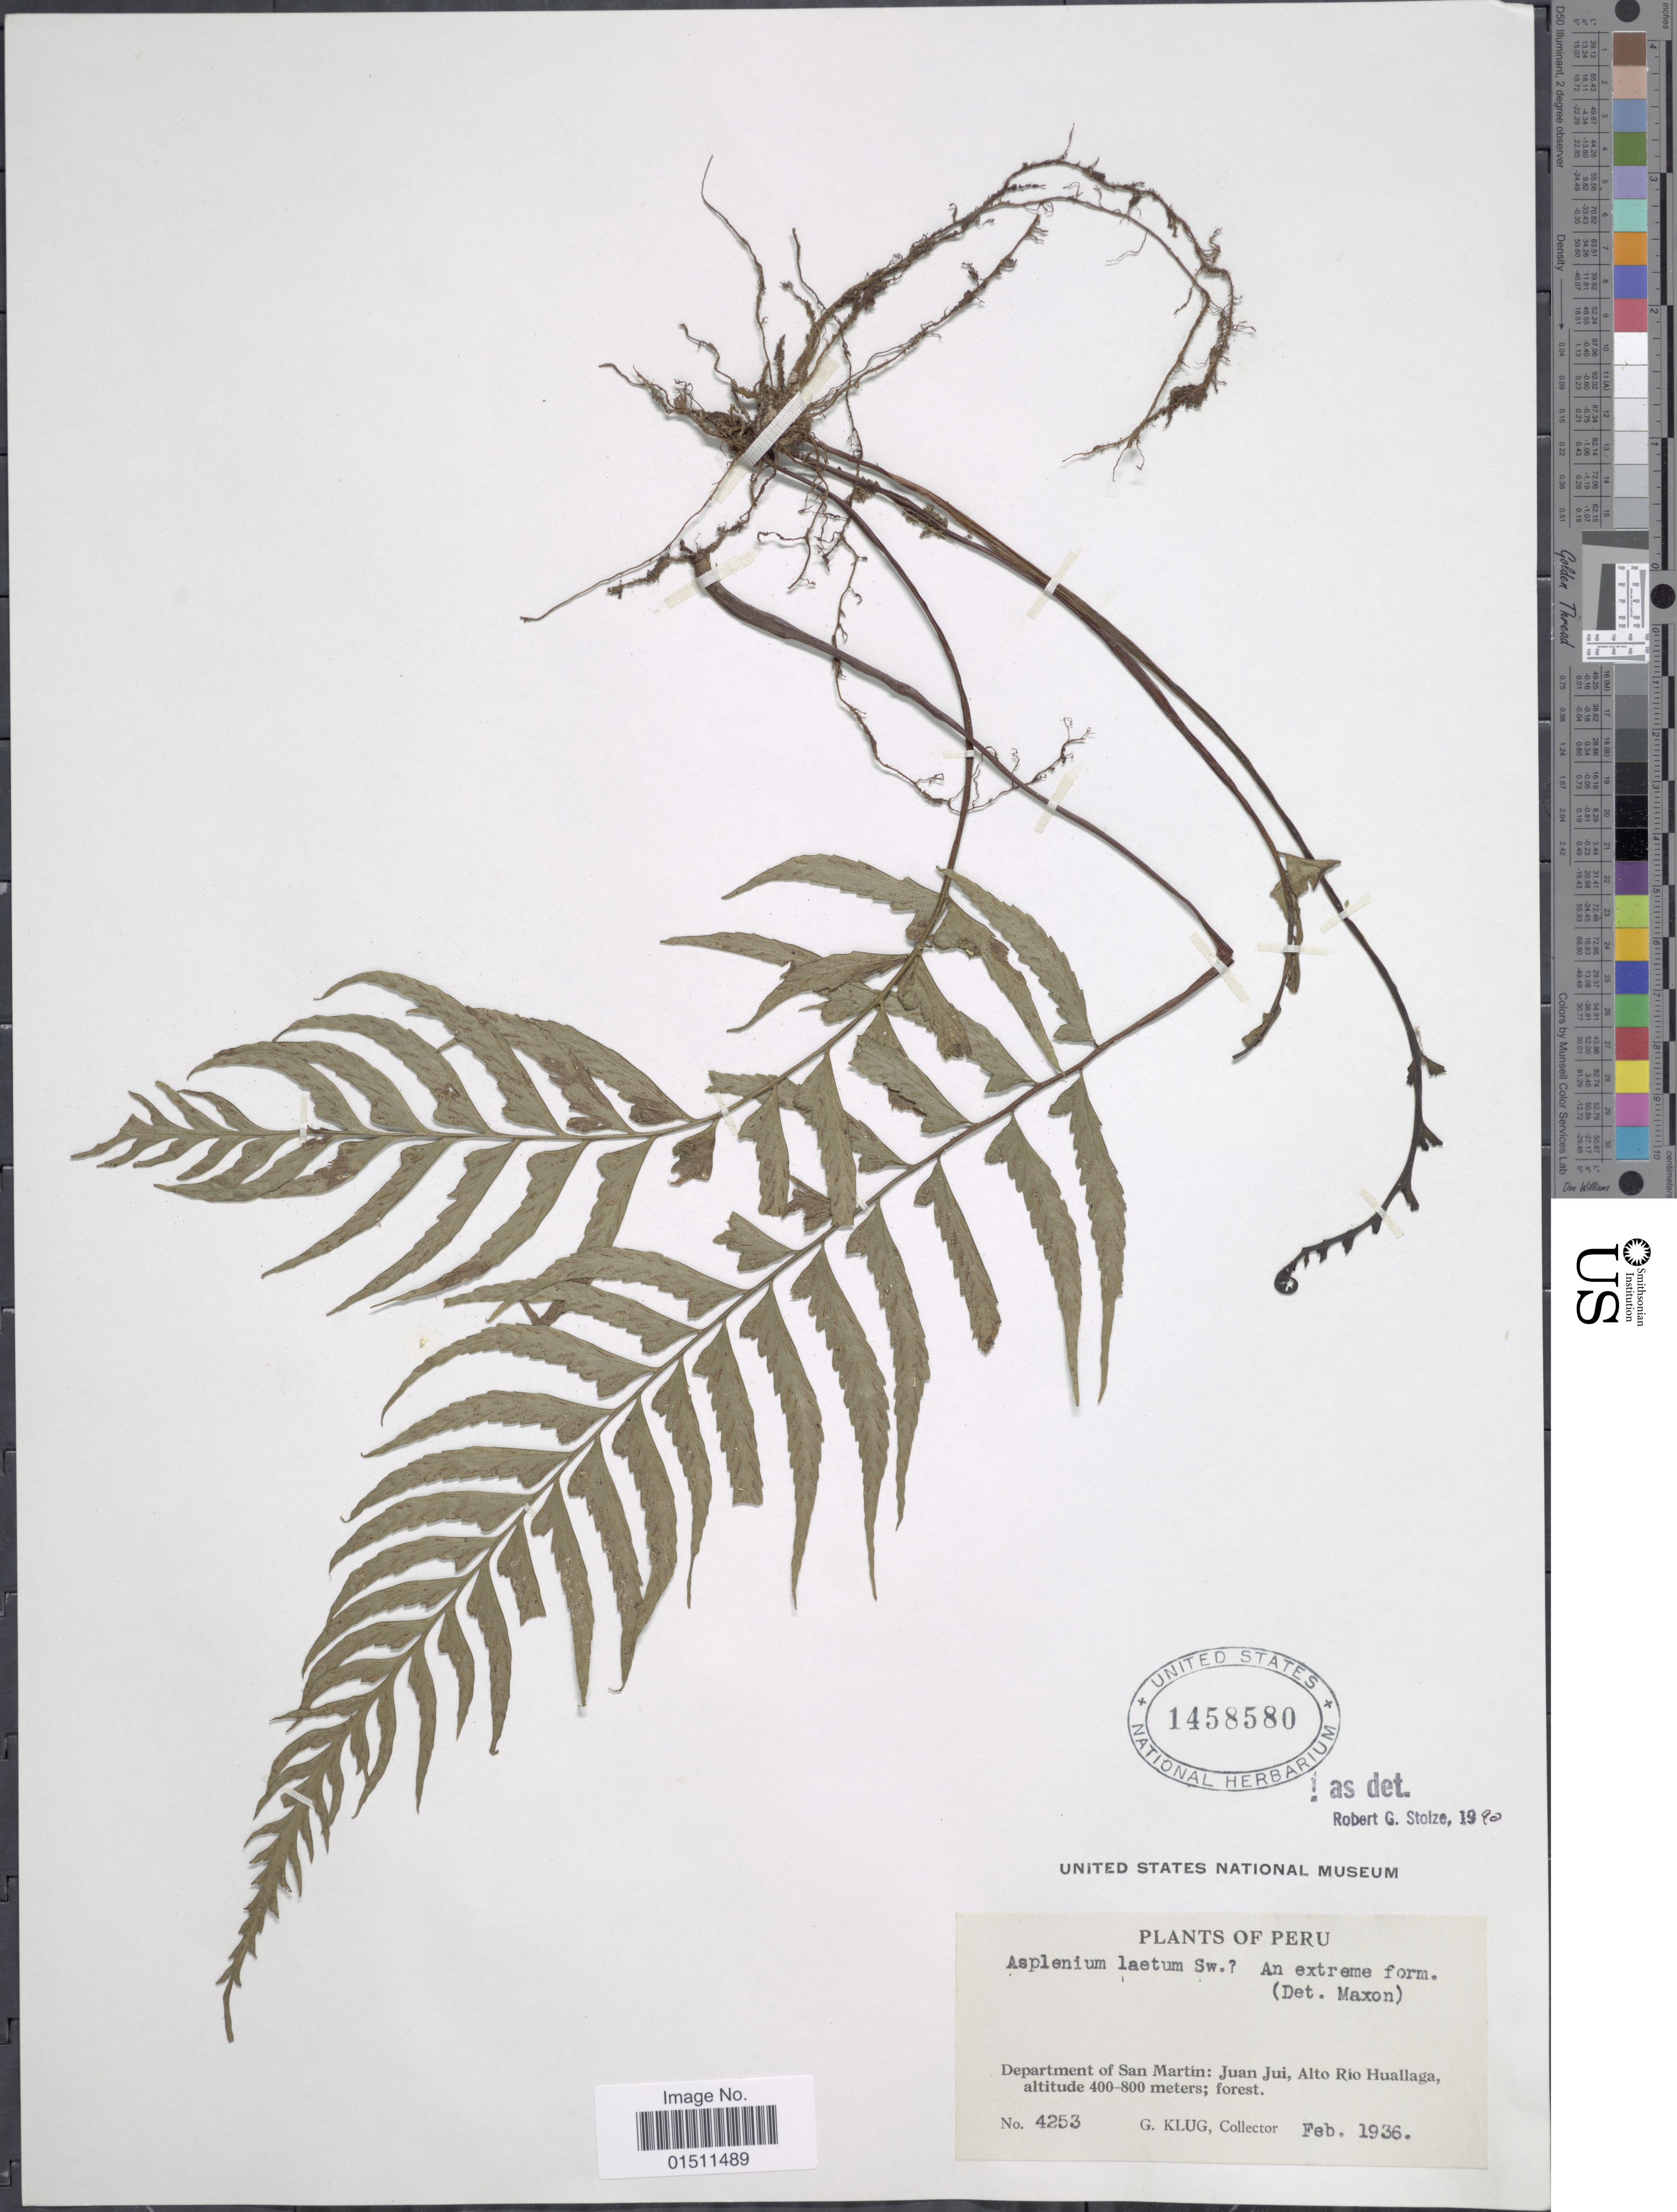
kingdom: Plantae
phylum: Tracheophyta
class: Polypodiopsida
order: Polypodiales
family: Aspleniaceae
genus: Asplenium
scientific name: Asplenium laetum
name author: Sw.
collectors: G. Klug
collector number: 4253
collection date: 1936-02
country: Peru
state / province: San Martín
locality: Department of San Martin: Juan Jui, Alto Rio Huallaga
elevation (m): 400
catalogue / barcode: US 1458580